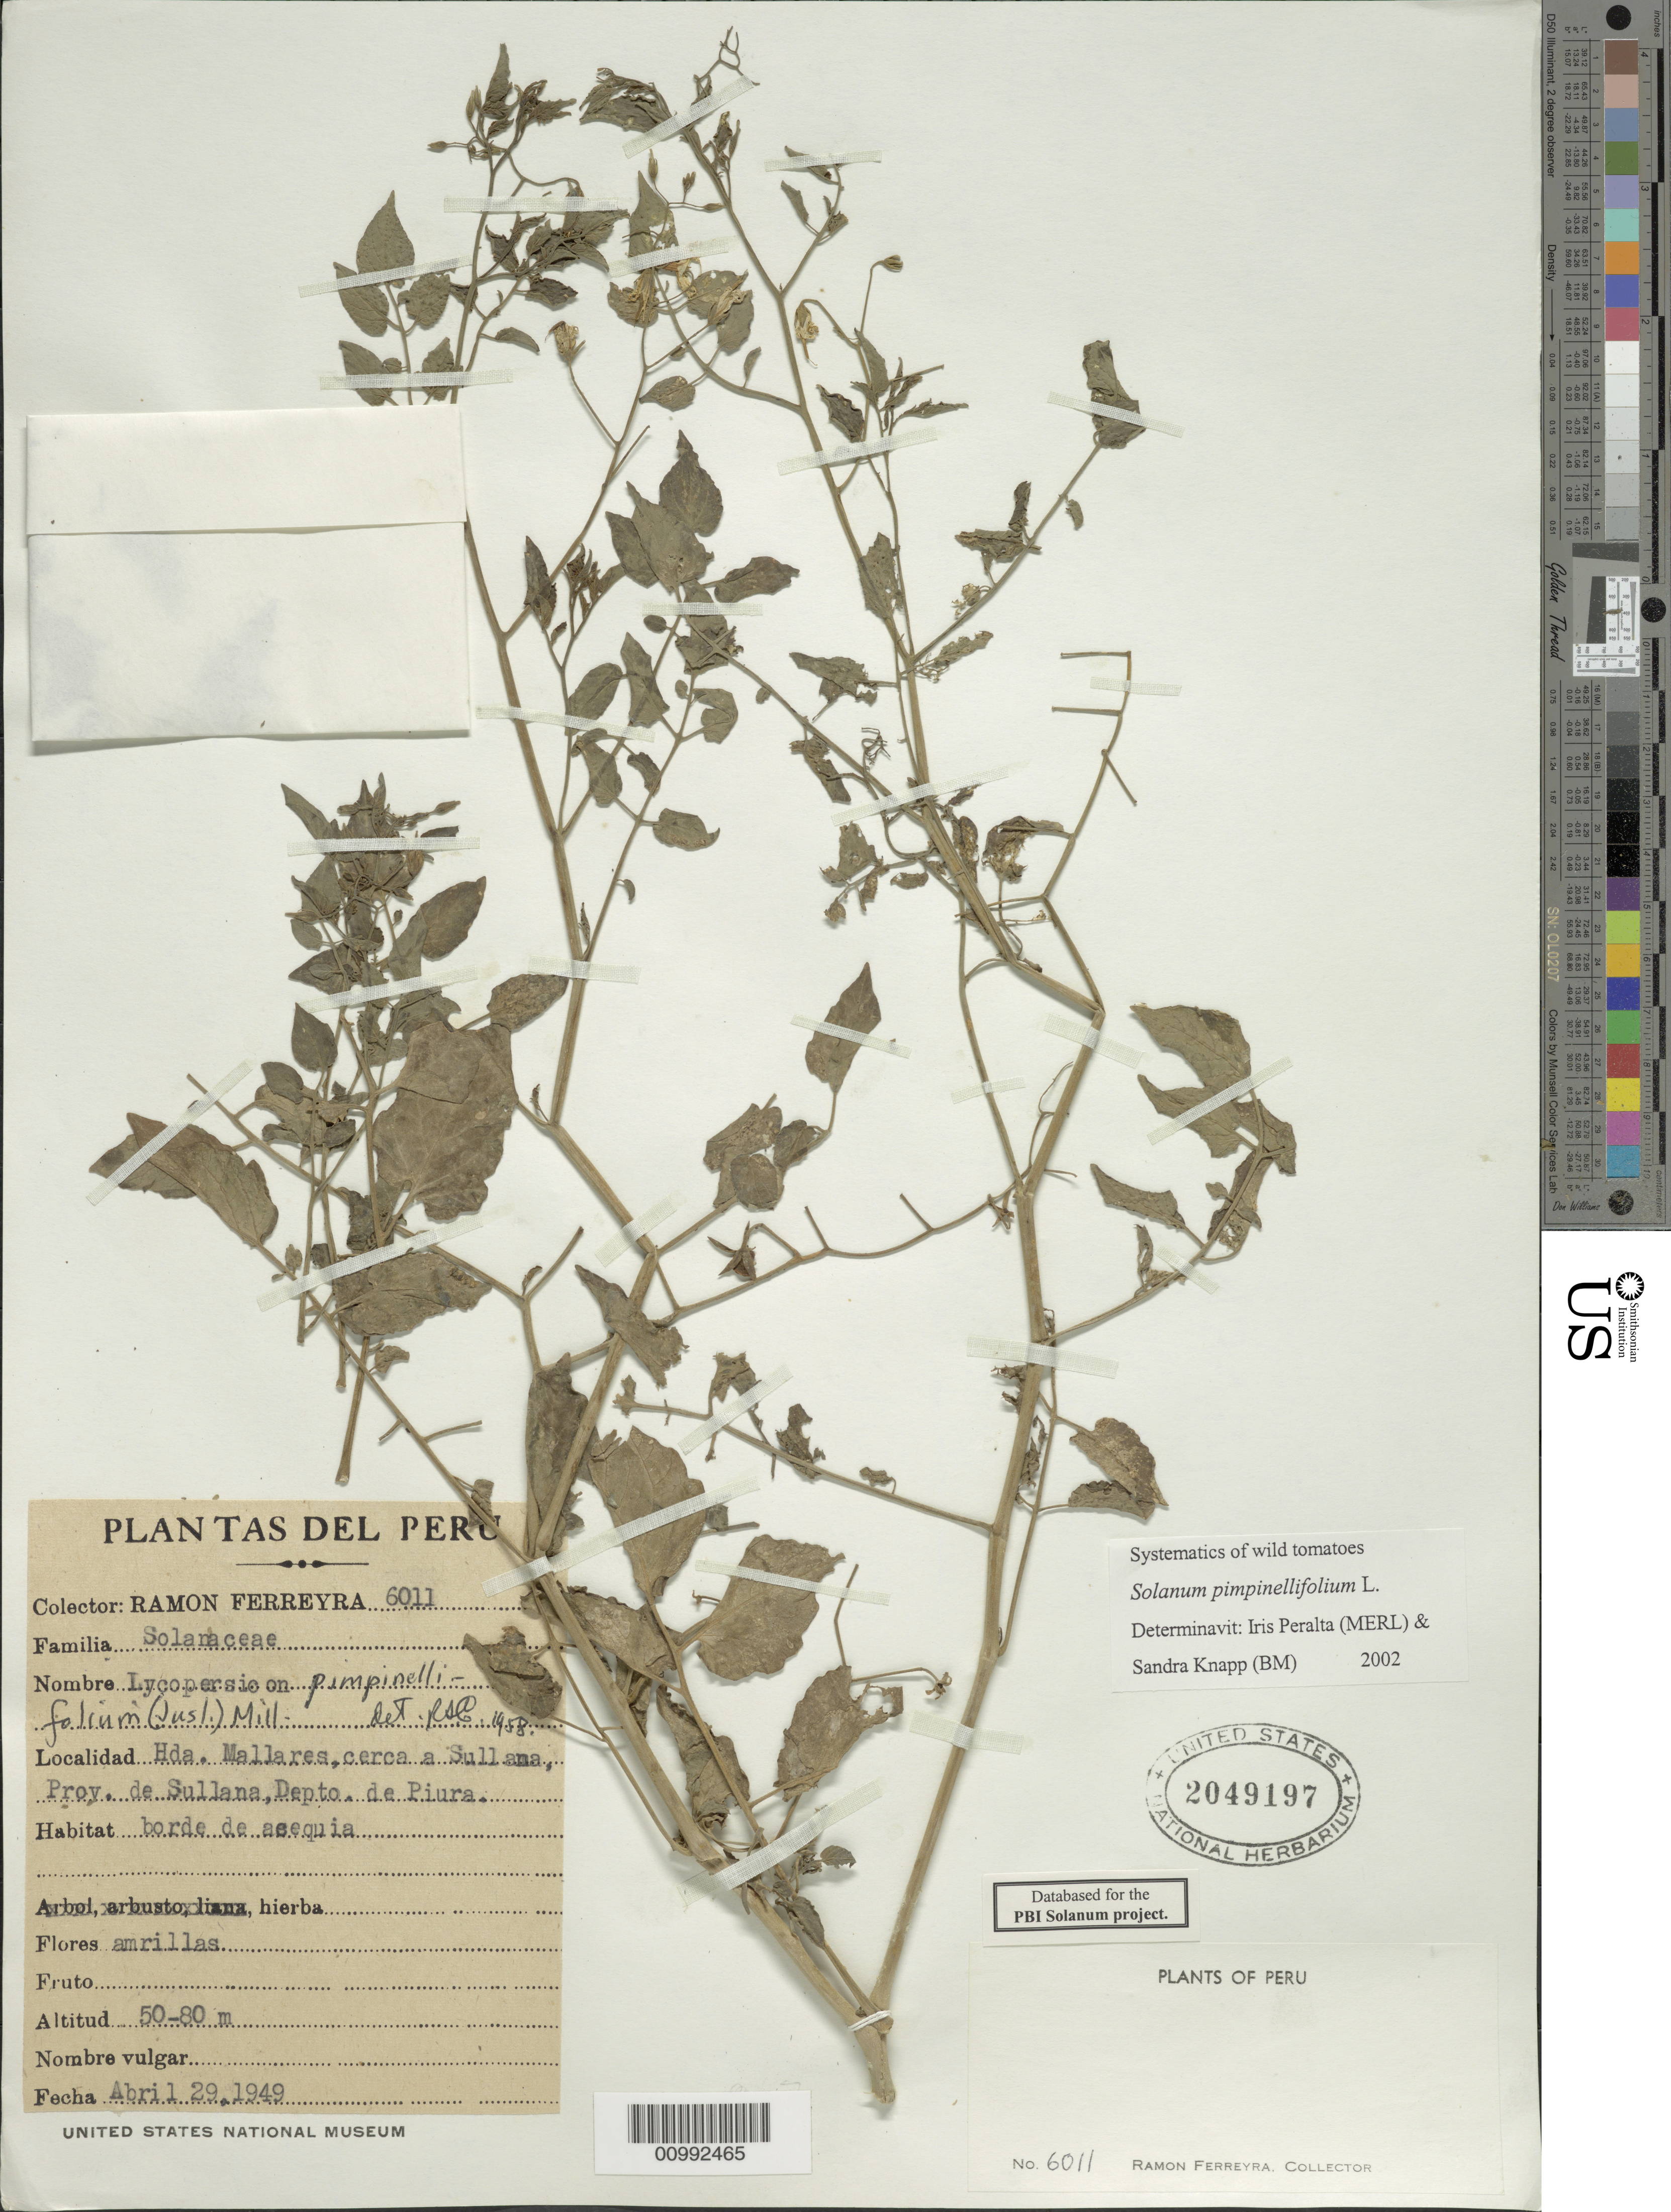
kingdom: Plantae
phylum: Tracheophyta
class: Magnoliopsida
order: Solanales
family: Solanaceae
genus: Solanum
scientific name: Solanum pimpinellifolium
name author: L.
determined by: Peralta, Iris E.; Knapp, S. D.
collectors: R. A. Ferreyra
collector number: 6011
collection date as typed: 29 Apr 1949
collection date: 1949-04-29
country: Peru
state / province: Piura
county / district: Sullana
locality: Hda. Mallares, cerca a Sullana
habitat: borde de asequia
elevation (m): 50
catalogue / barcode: US 2049197